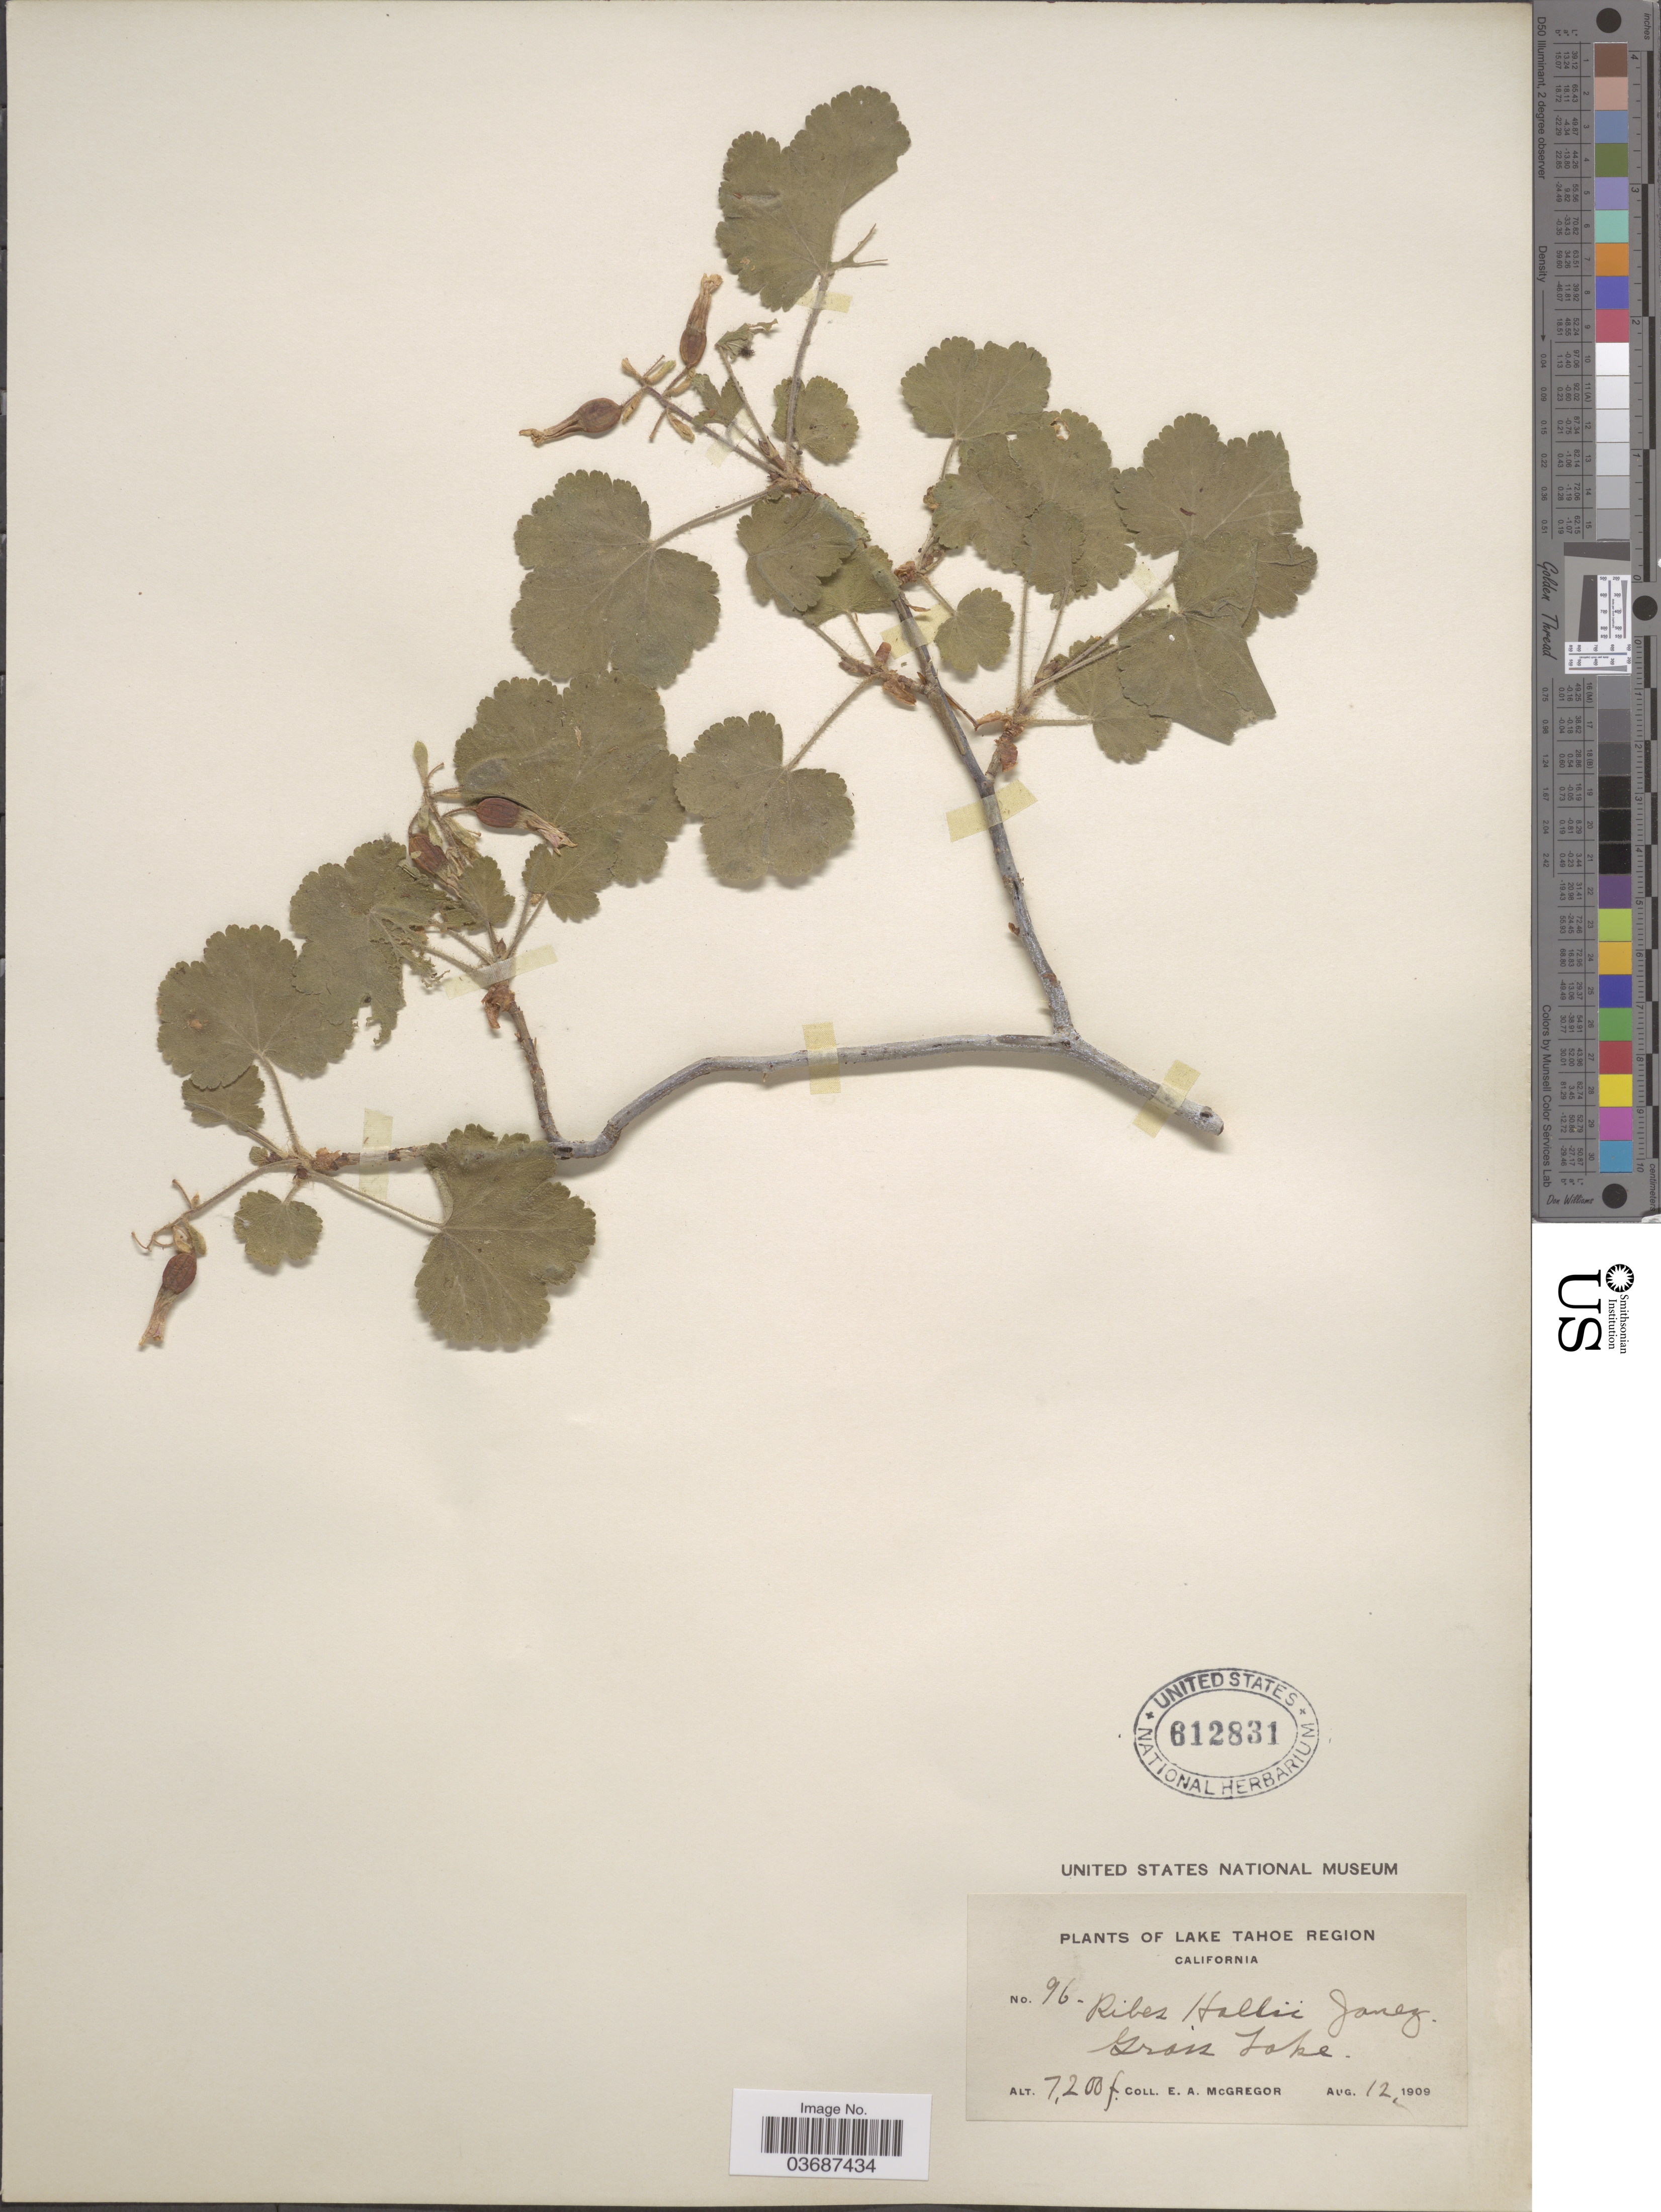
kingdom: Plantae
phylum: Tracheophyta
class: Magnoliopsida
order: Saxifragales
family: Grossulariaceae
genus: Ribes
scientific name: Ribes hallii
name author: Jancz.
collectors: E. A. McGregor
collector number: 96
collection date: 1909-08-12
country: United States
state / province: California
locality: Lake Tahoe Region. Grass Lake.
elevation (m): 2195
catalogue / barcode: US 612831